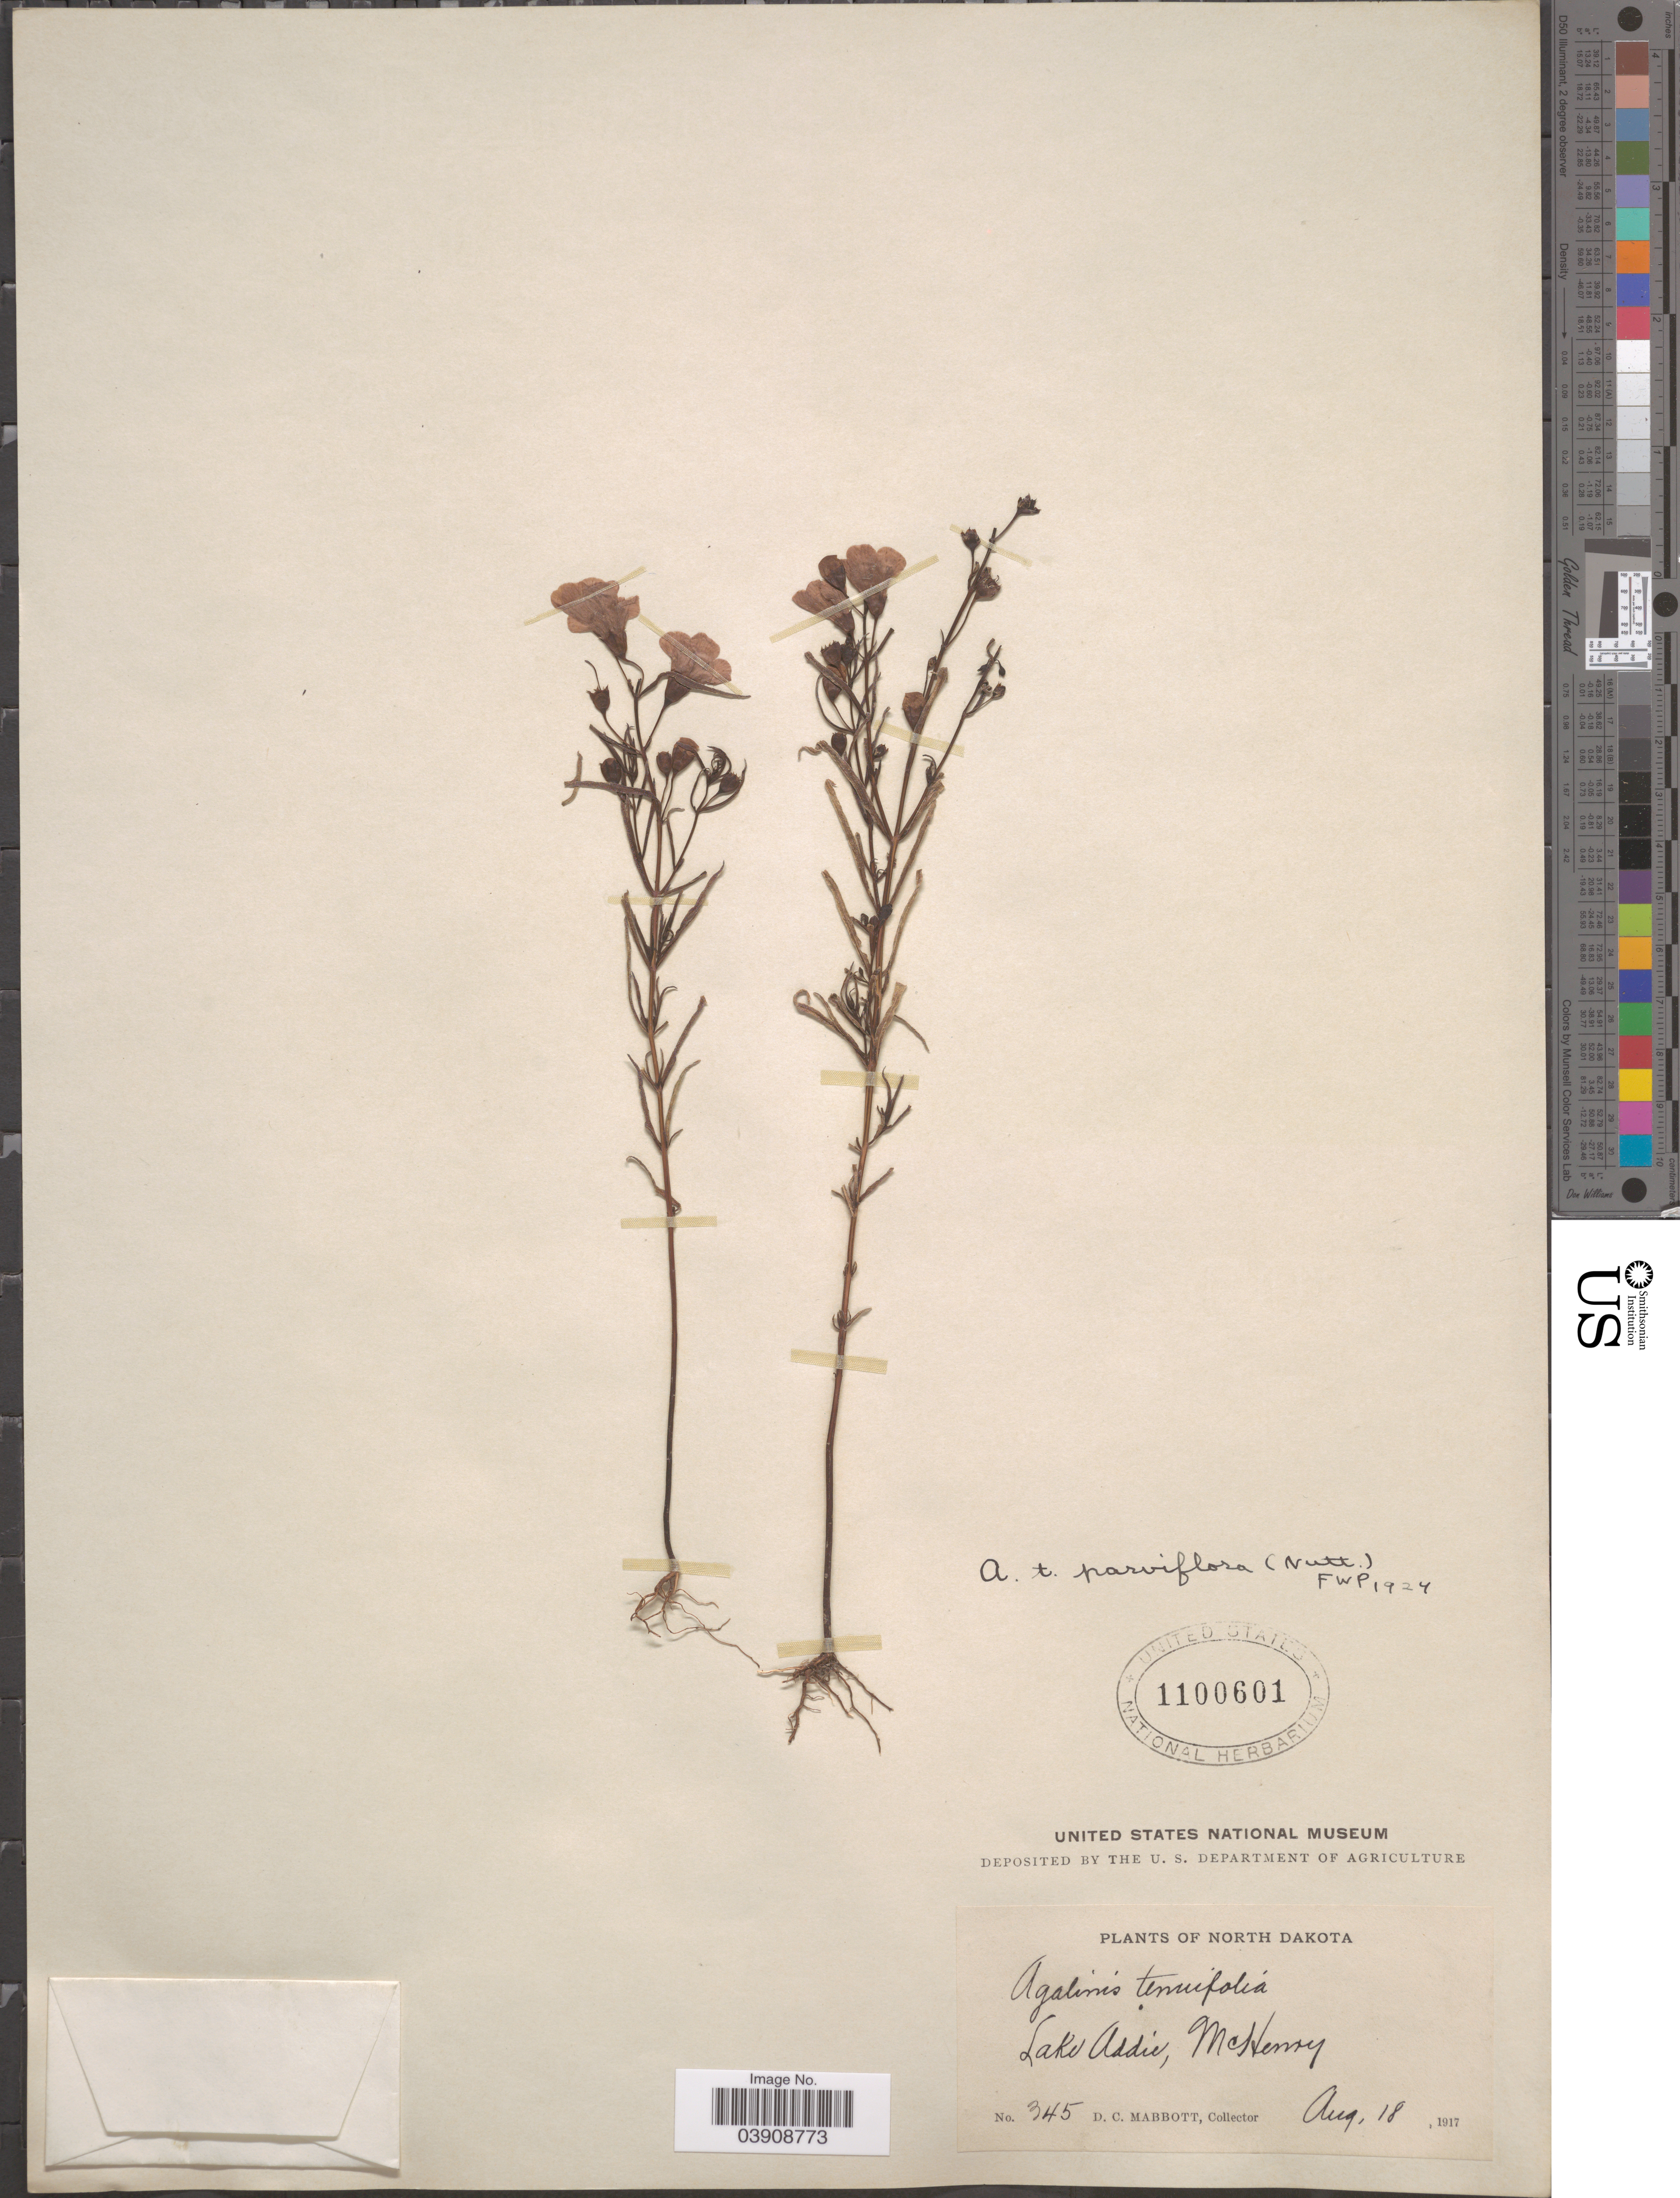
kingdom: Plantae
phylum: Tracheophyta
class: Magnoliopsida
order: Lamiales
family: Orobanchaceae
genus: Agalinis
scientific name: Agalinis tenuifolia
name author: (Vahl) Raf.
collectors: D. Mabbott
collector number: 345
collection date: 1917-08-18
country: United States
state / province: North Dakota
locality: Lake Addie, McHenry.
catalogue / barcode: US 1100601